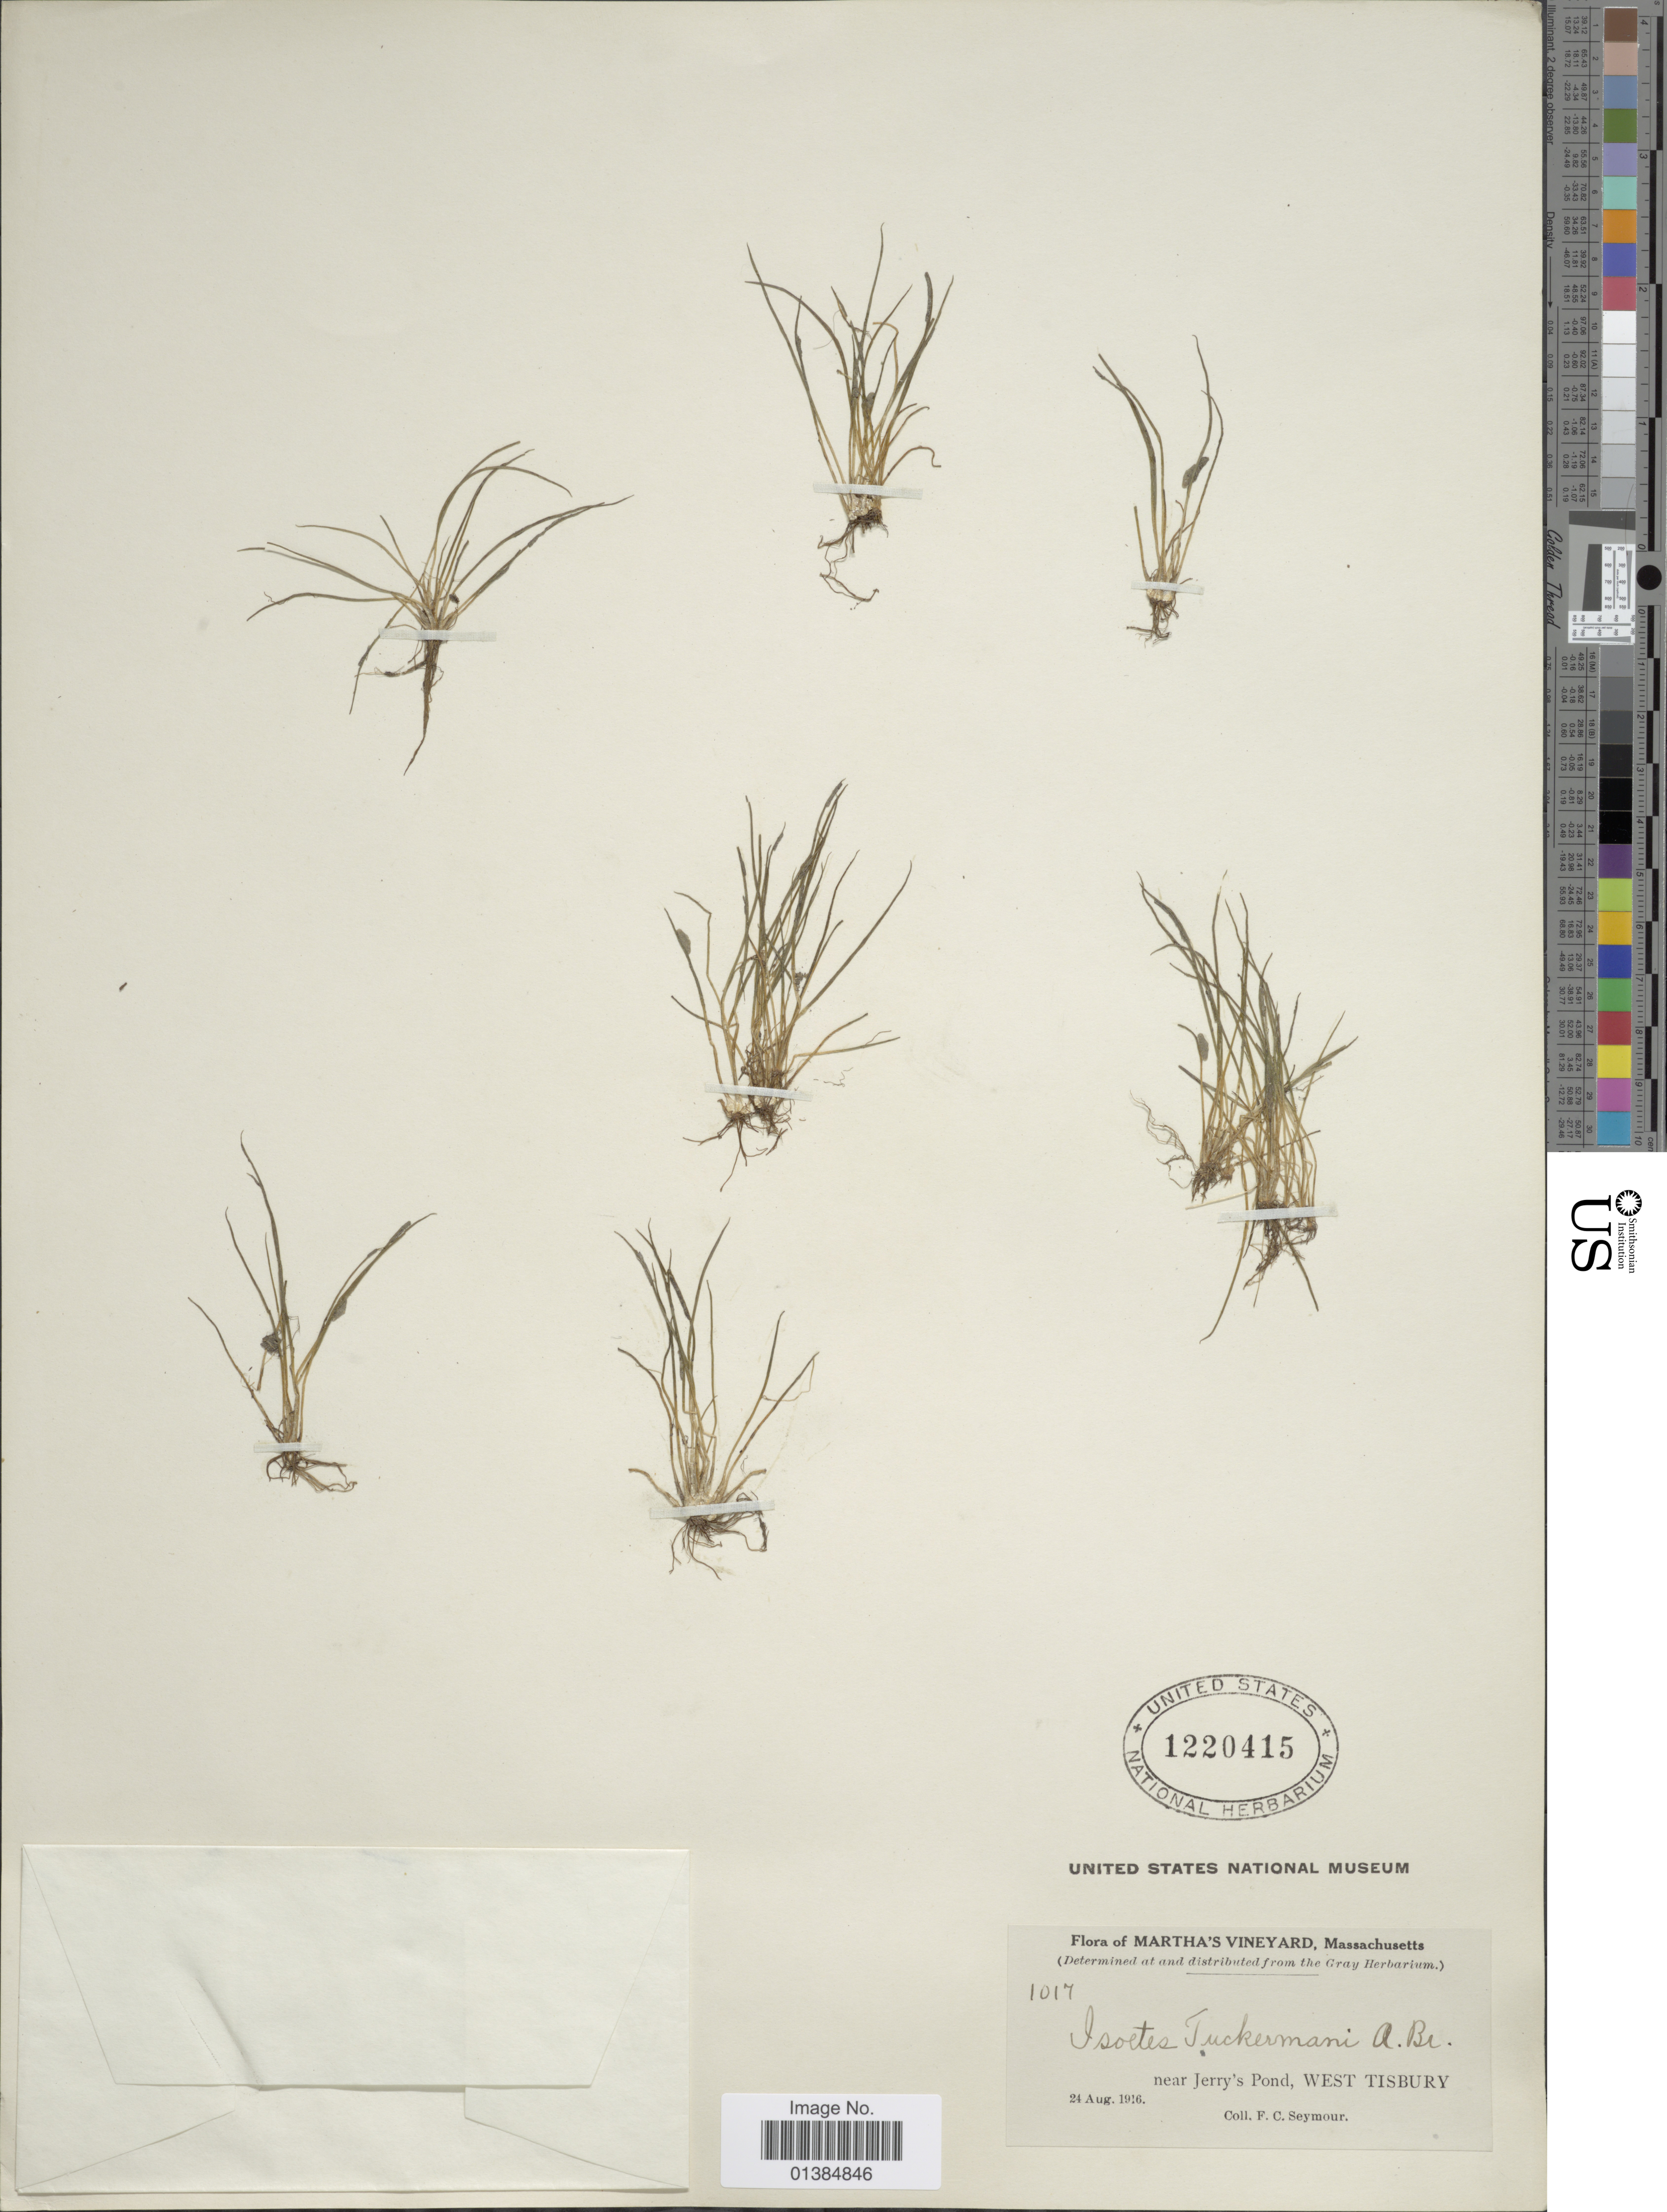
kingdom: Plantae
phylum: Tracheophyta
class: Lycopodiopsida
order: Isoetales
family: Isoetaceae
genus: Isoetes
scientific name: Isoetes tuckermanii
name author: A. Braun ex Engelm.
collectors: F. C. Seymour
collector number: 1017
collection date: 1916-08-24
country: United States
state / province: Massachusetts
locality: Matha's Vineyard. Near Jerry's Pond, West Tisbury.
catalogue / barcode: US 1220415